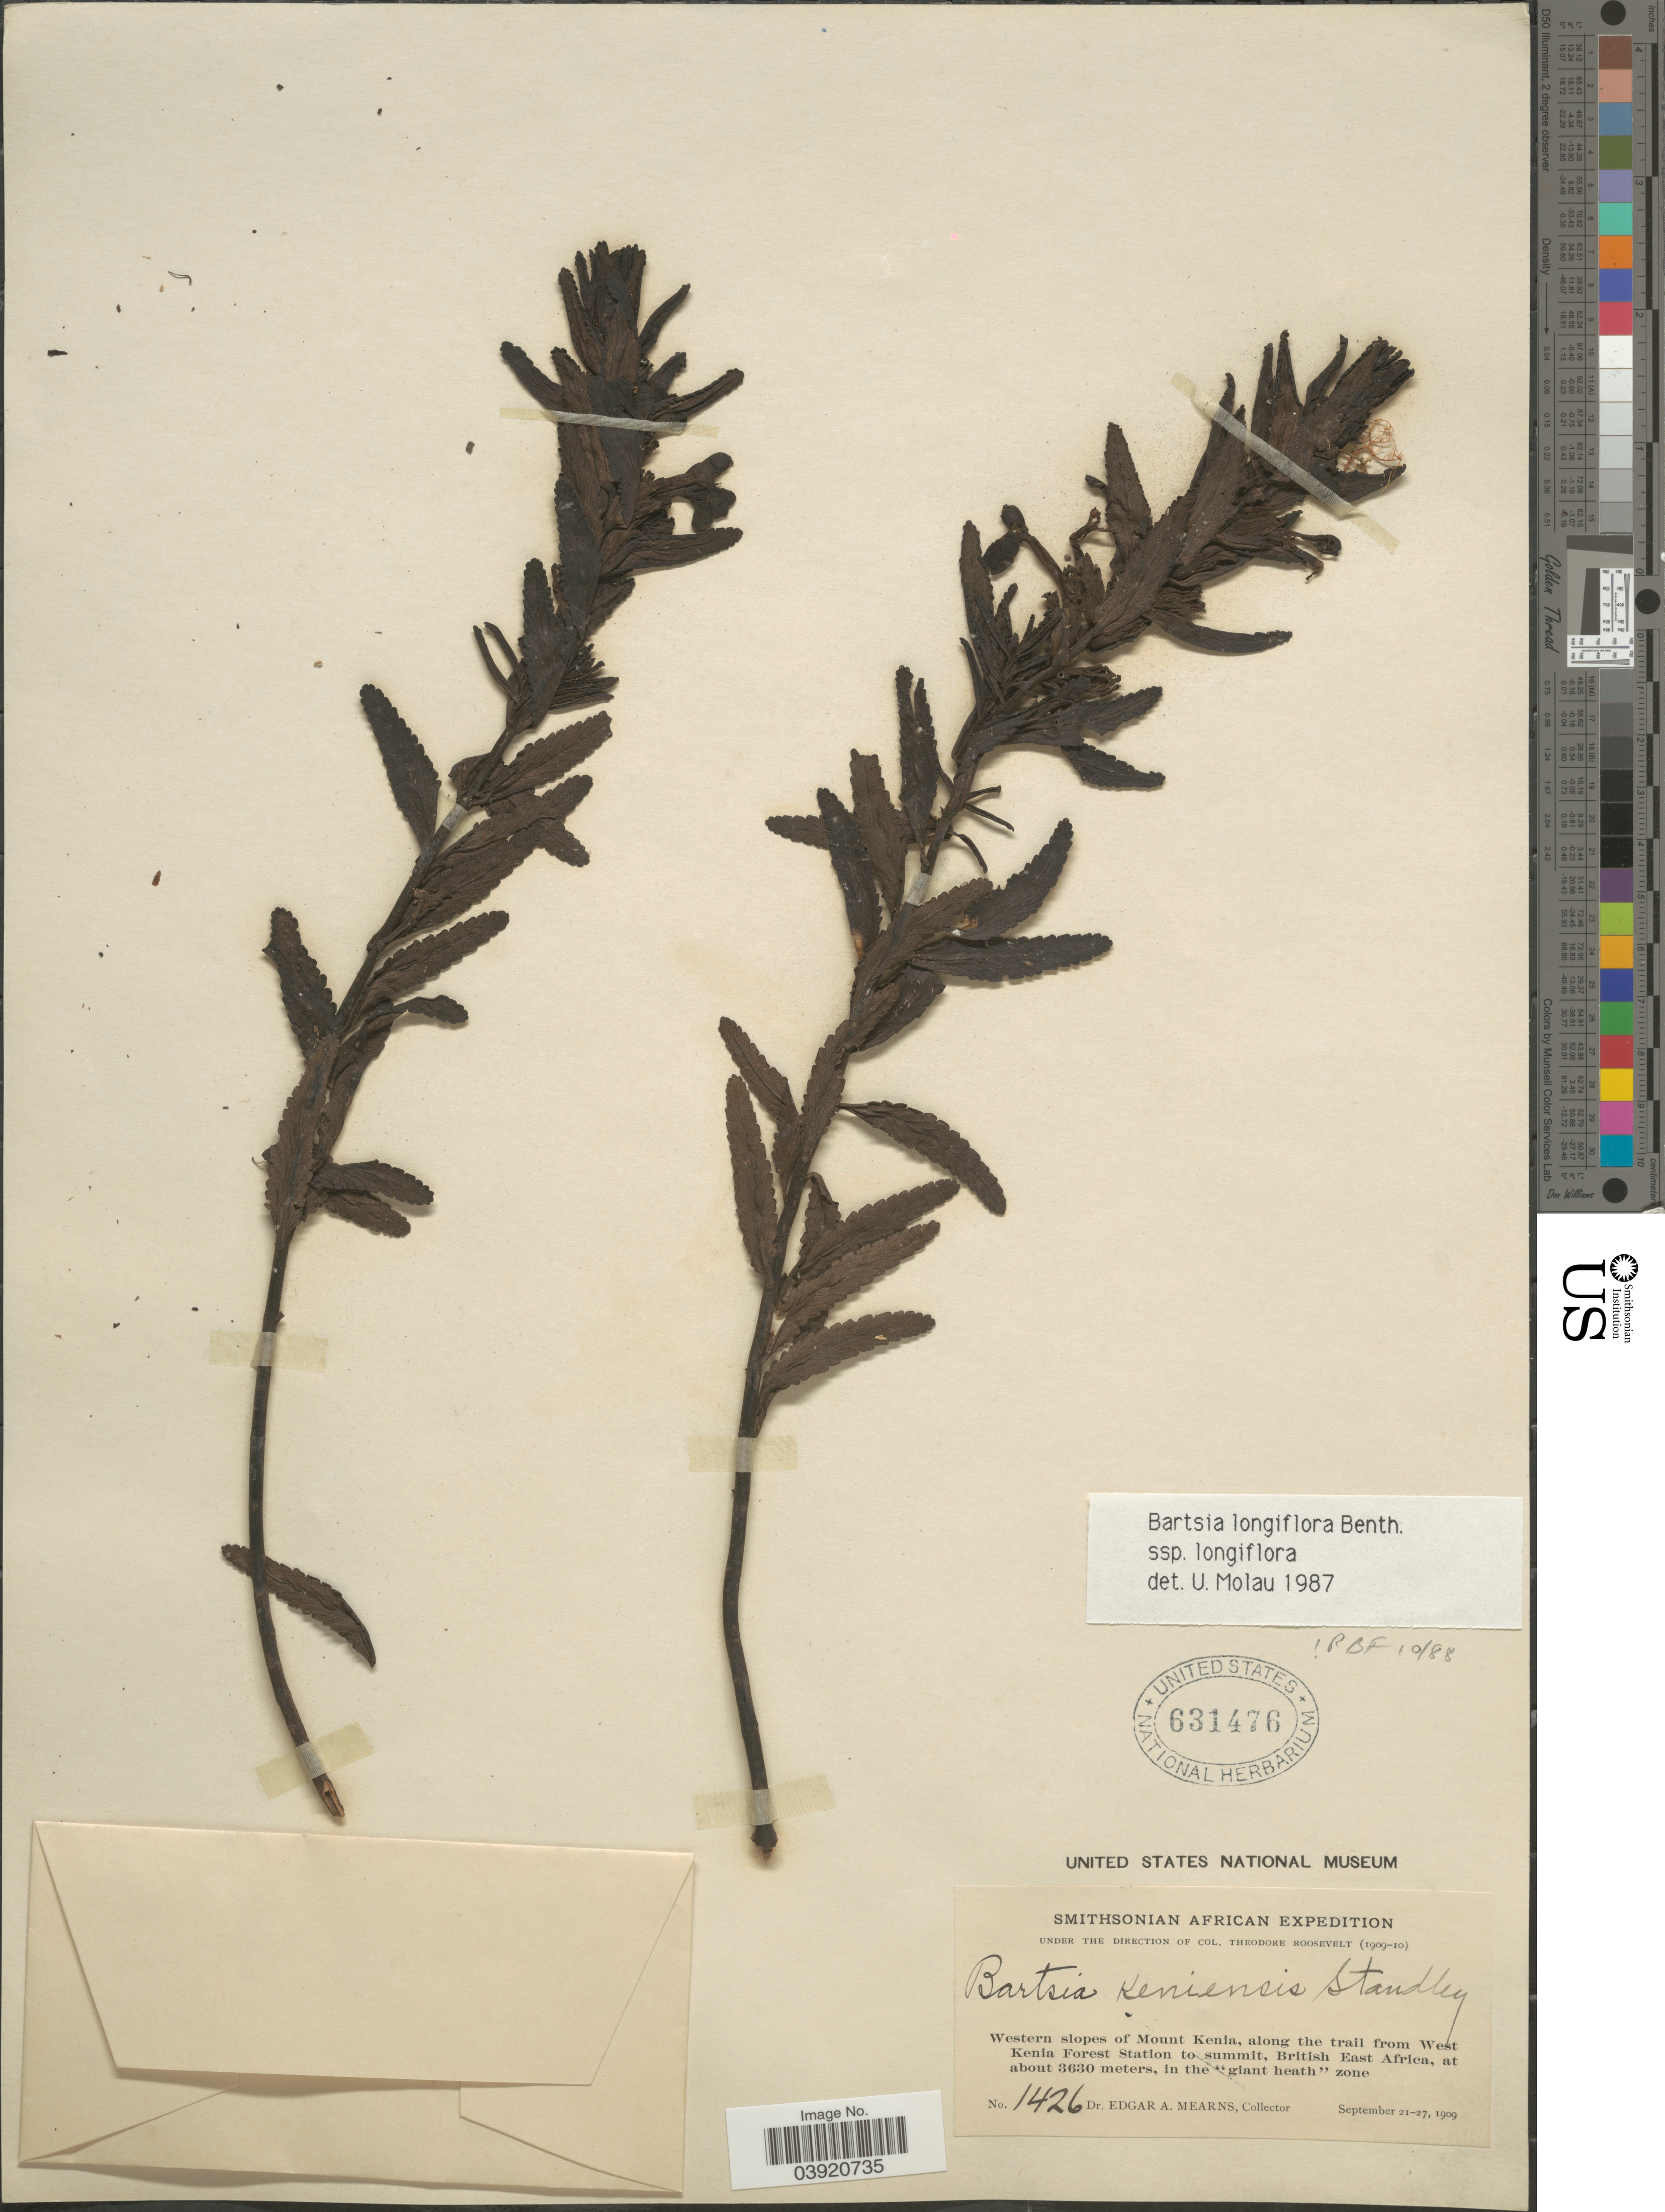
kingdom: Plantae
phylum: Tracheophyta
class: Magnoliopsida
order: Lamiales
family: Orobanchaceae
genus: Bartsia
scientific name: Bartsia longiflora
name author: Hochst. ex Benth.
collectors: E. A. Mearns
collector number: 1426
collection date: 1902-09-21/1909-09-27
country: Kenya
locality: Western slopes of Mount Kenia, along the trail from West Kenia Forest Station to summit, British East Africa.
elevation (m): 3630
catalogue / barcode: US 631476